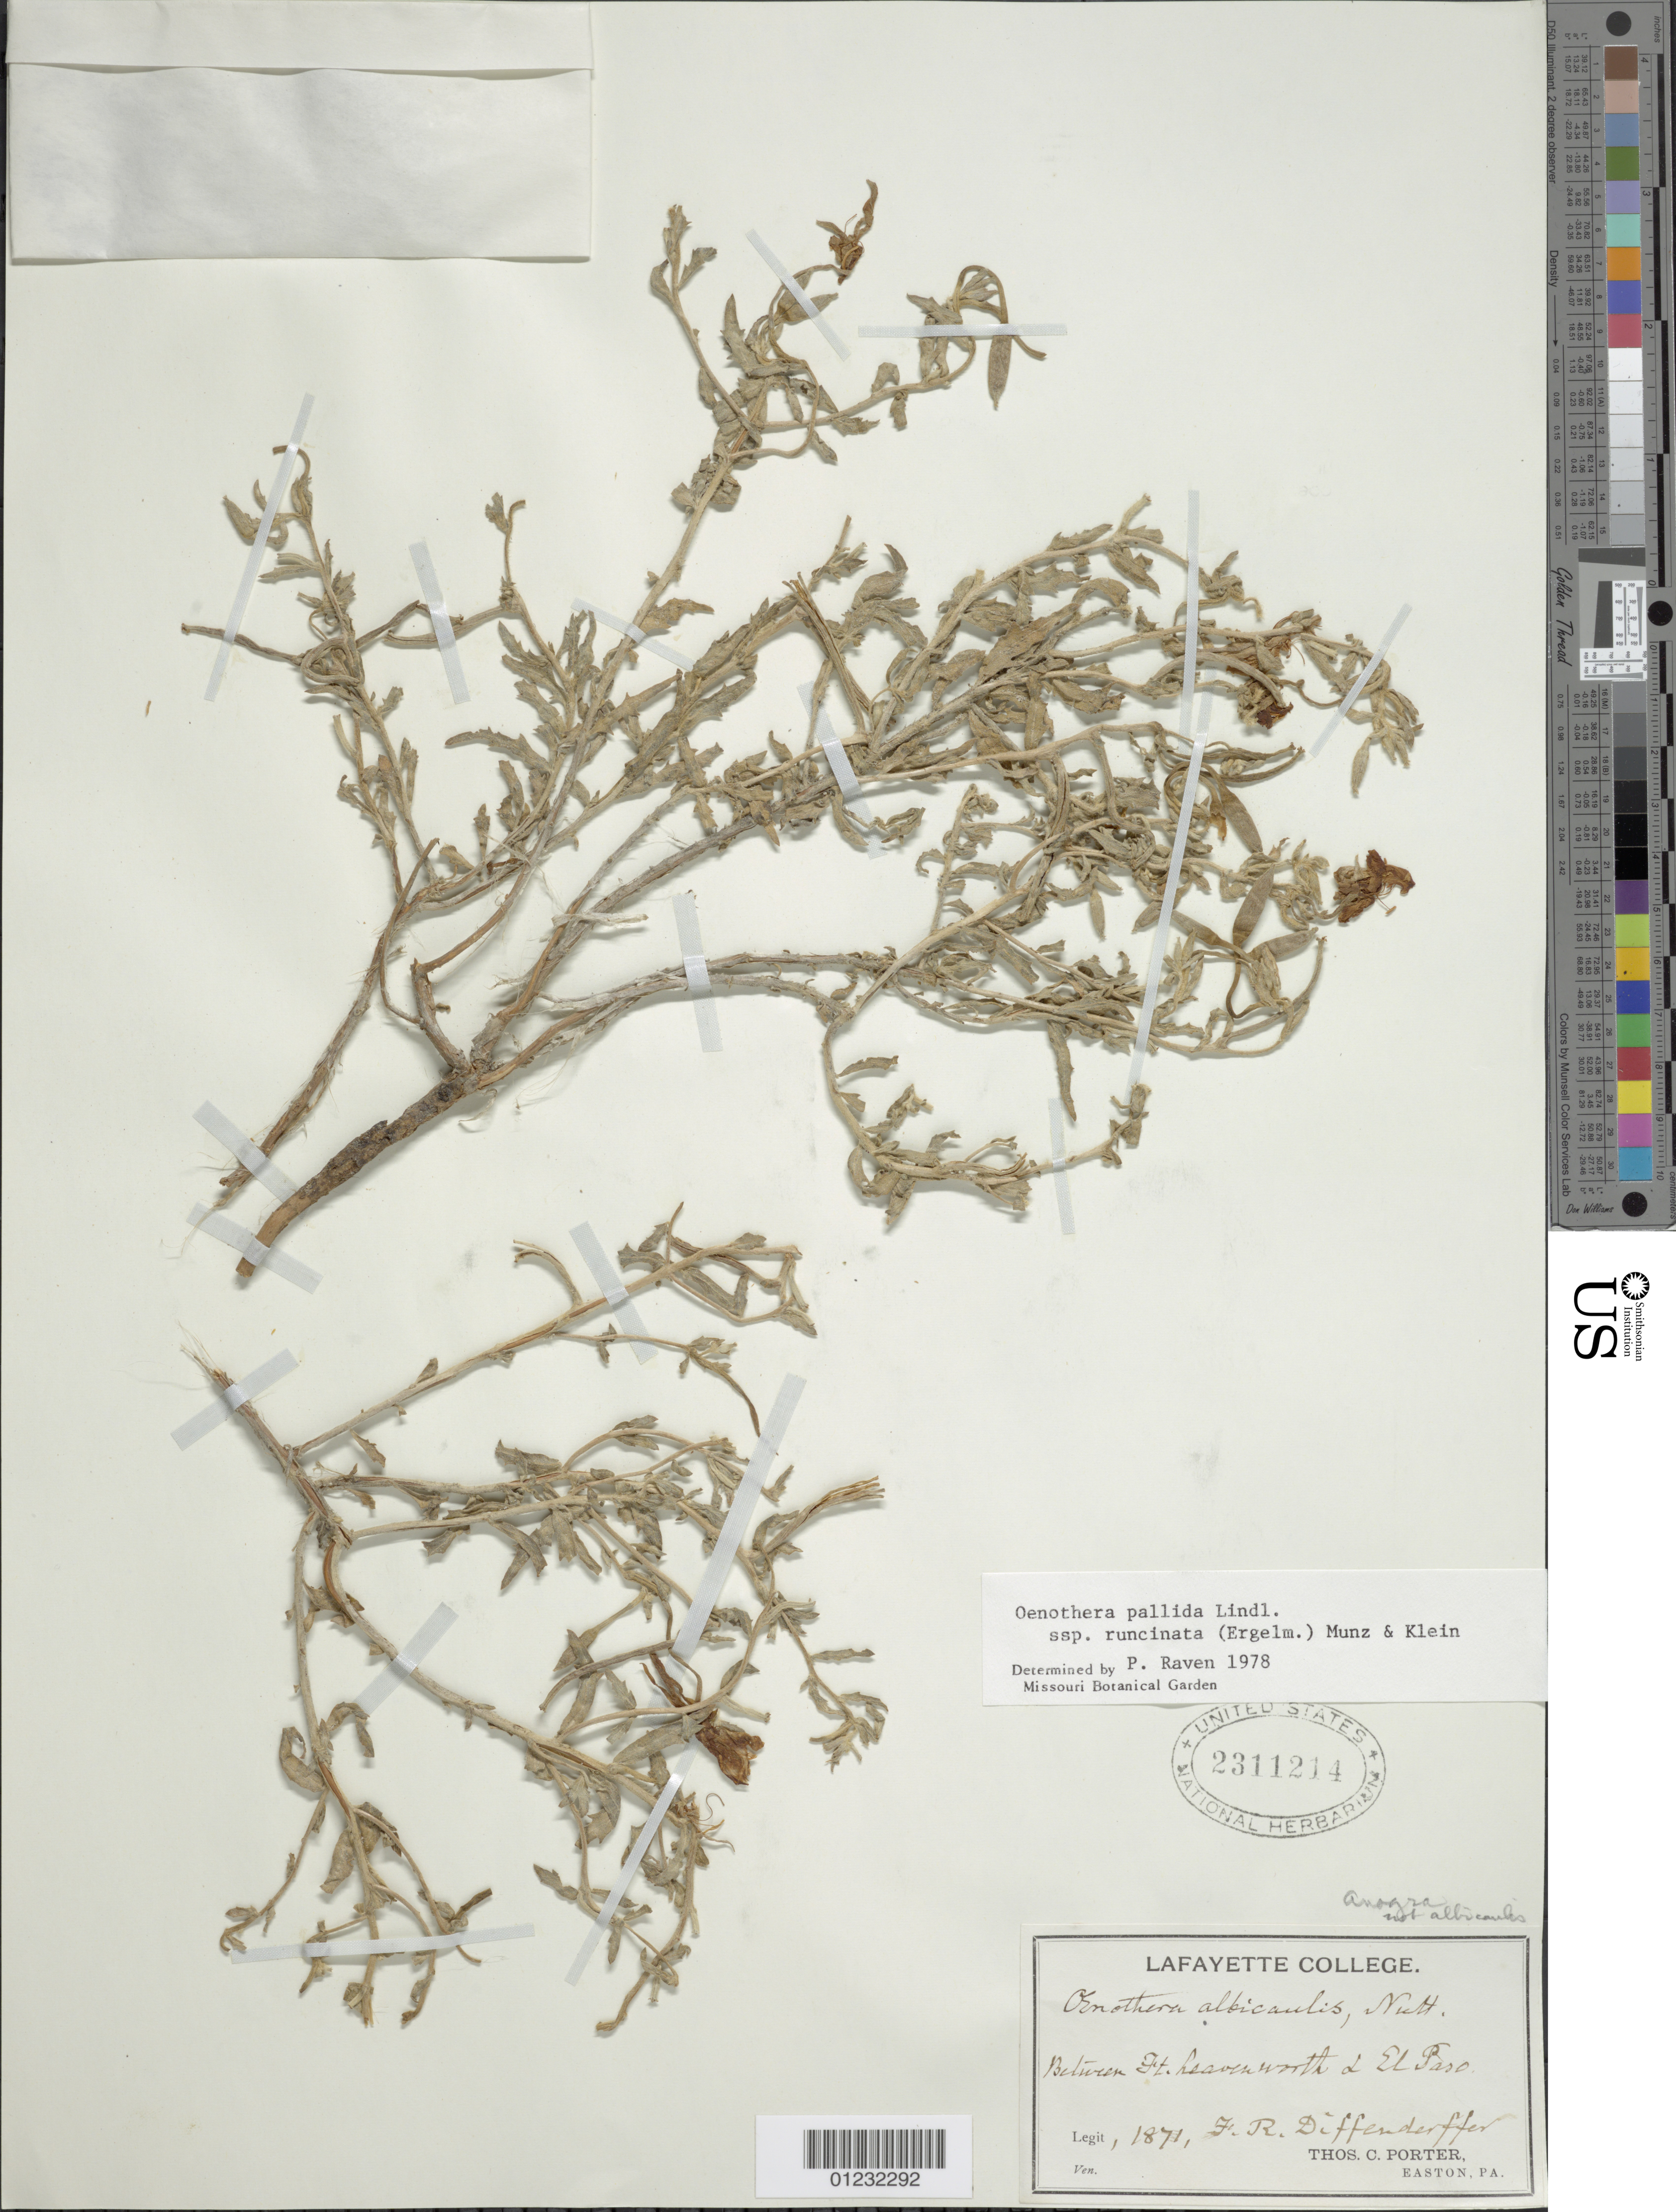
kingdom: Plantae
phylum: Tracheophyta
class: Magnoliopsida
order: Myrtales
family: Onagraceae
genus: Oenothera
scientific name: Oenothera pallida subsp. runcinata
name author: (Engelm.) Munz & W.M. Klein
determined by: Raven, P. H., (MO), Missouri Botanical Garden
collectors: F. Diffenderffer & T. C. Porter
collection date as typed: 1871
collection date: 1871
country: United States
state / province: Texas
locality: Ft. Heaven Worth to El Paso.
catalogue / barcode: US 2311214